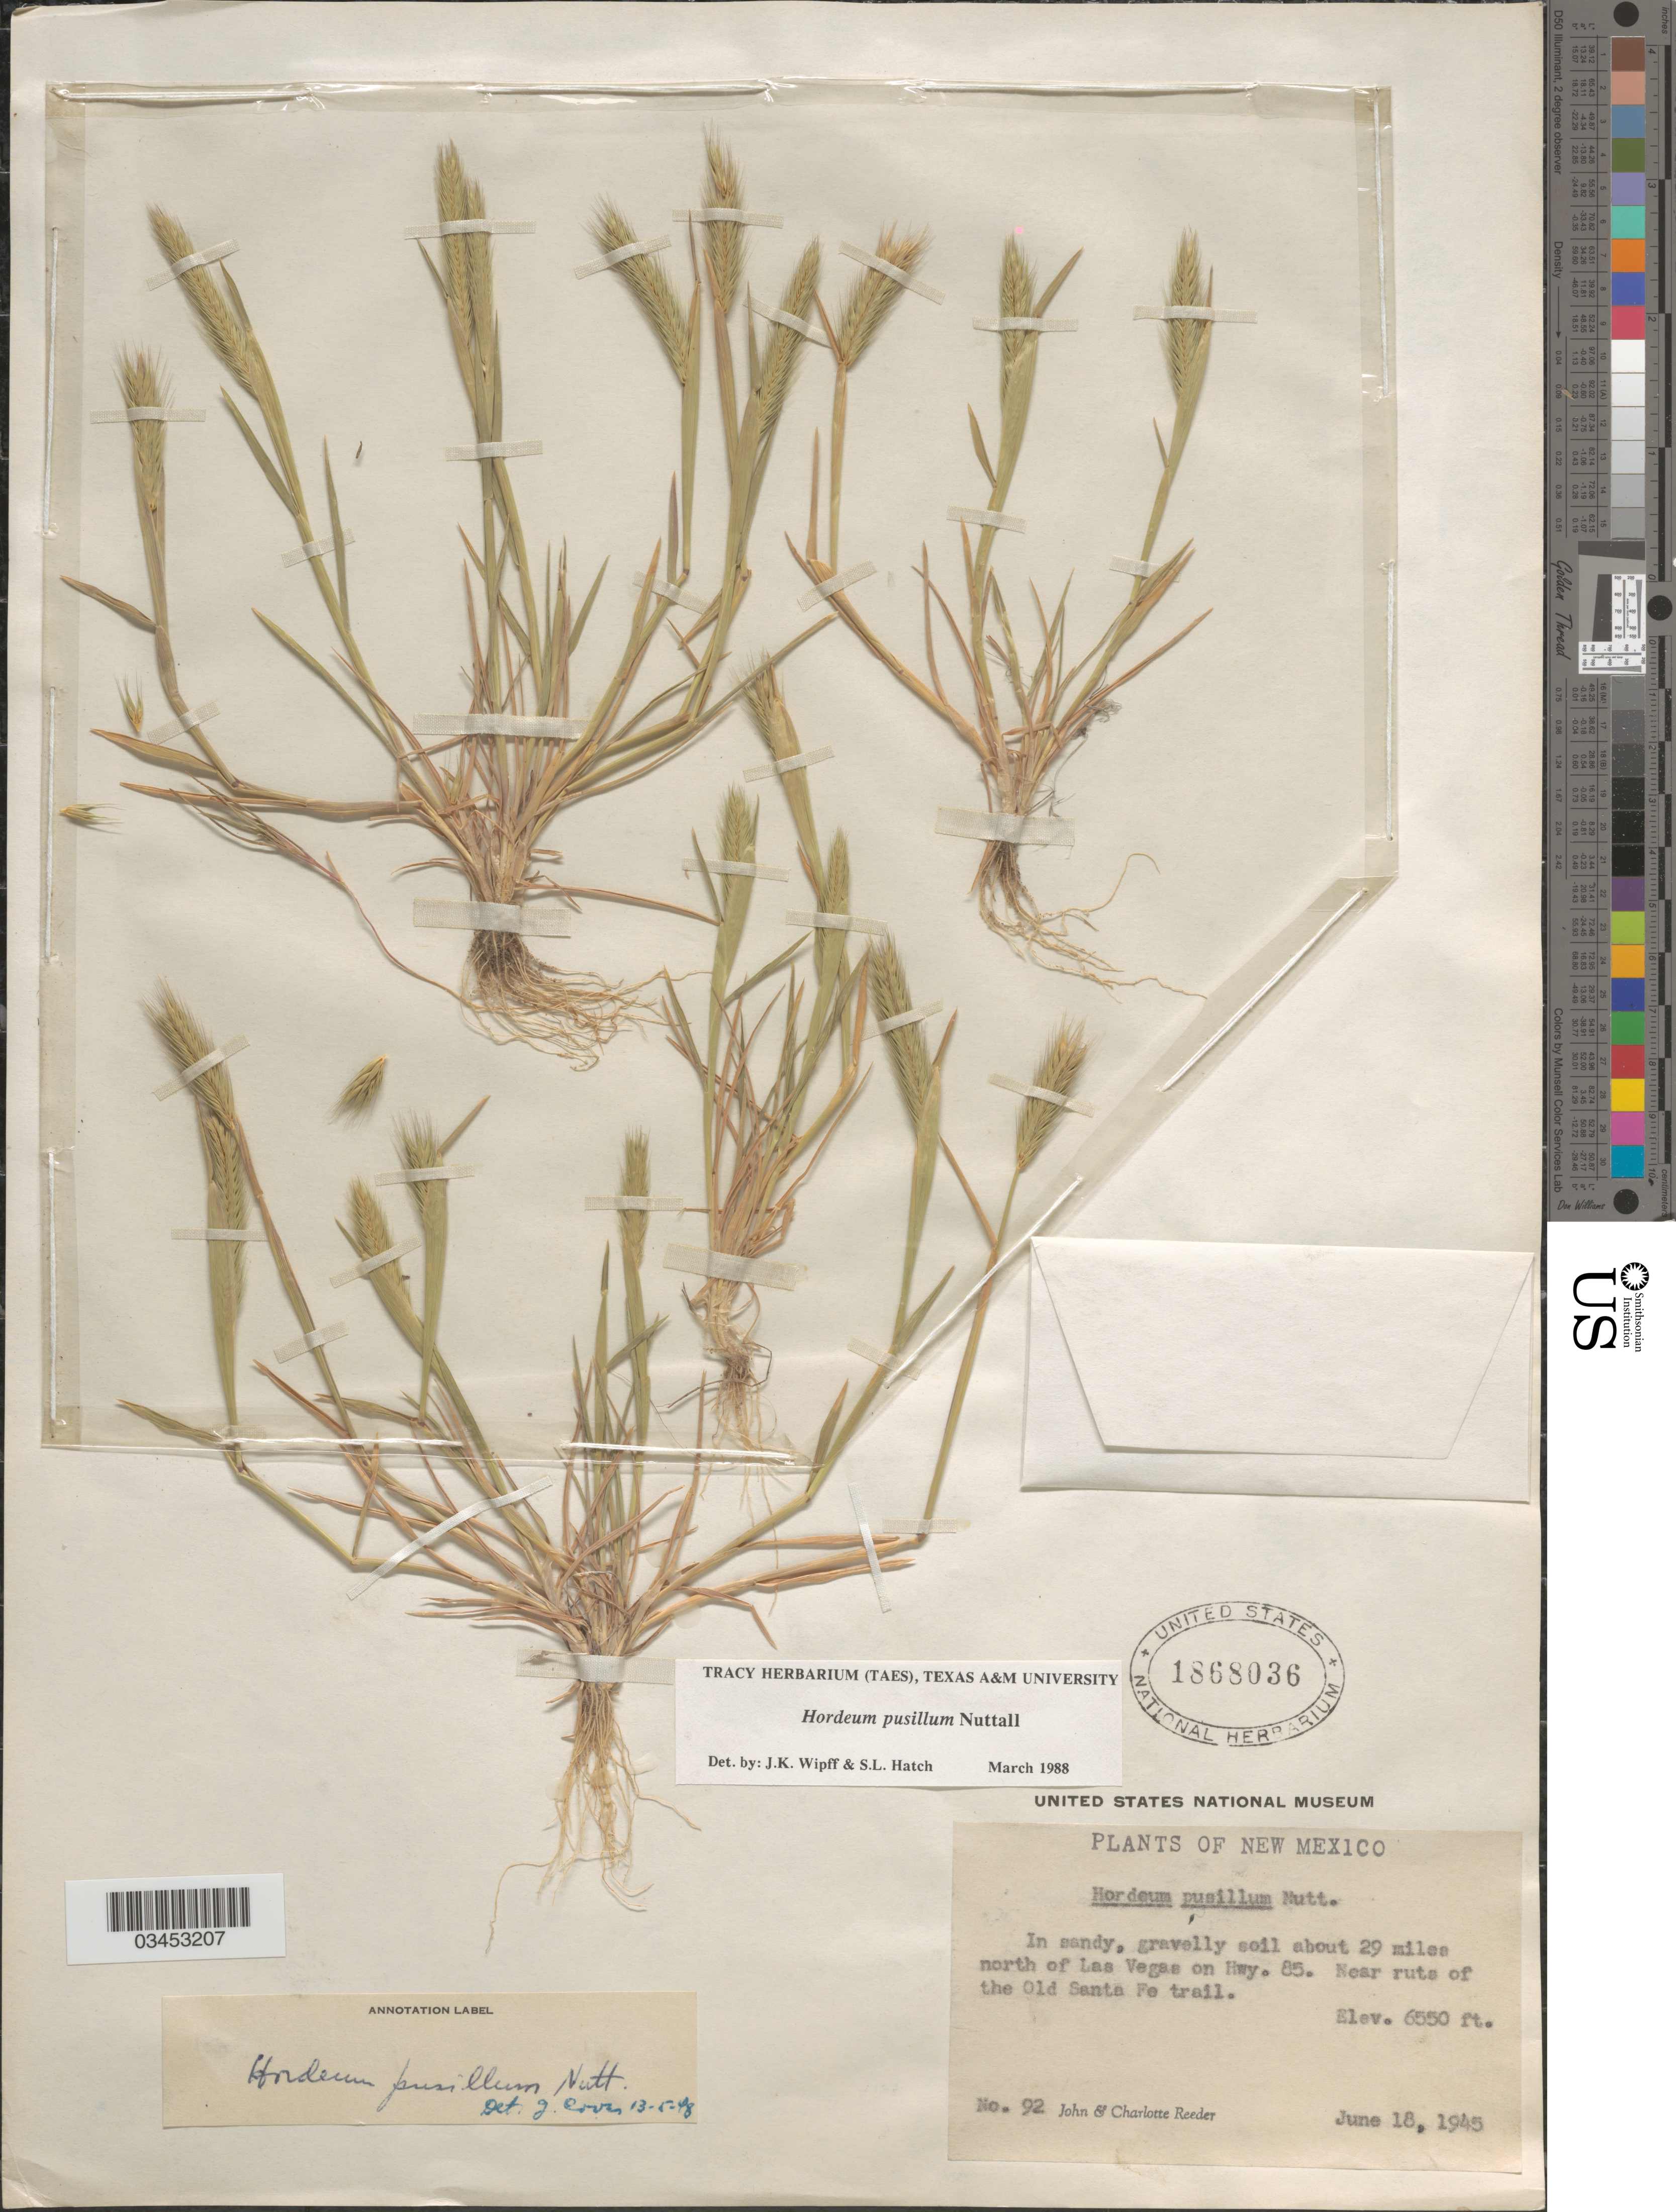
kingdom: Plantae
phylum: Tracheophyta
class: Liliopsida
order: Poales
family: Poaceae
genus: Hordeum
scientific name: Hordeum pusillum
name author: Nutt.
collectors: J. R. Reeder & C. G. Reeder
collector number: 92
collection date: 1945-06-18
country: United States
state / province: New Mexico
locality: In sandy, gravelly soil about 29 miles north of Las Vegas on Hwy. 85. Near ruts of the Old Santa Fe Trail.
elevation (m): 1996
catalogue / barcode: US 1868036